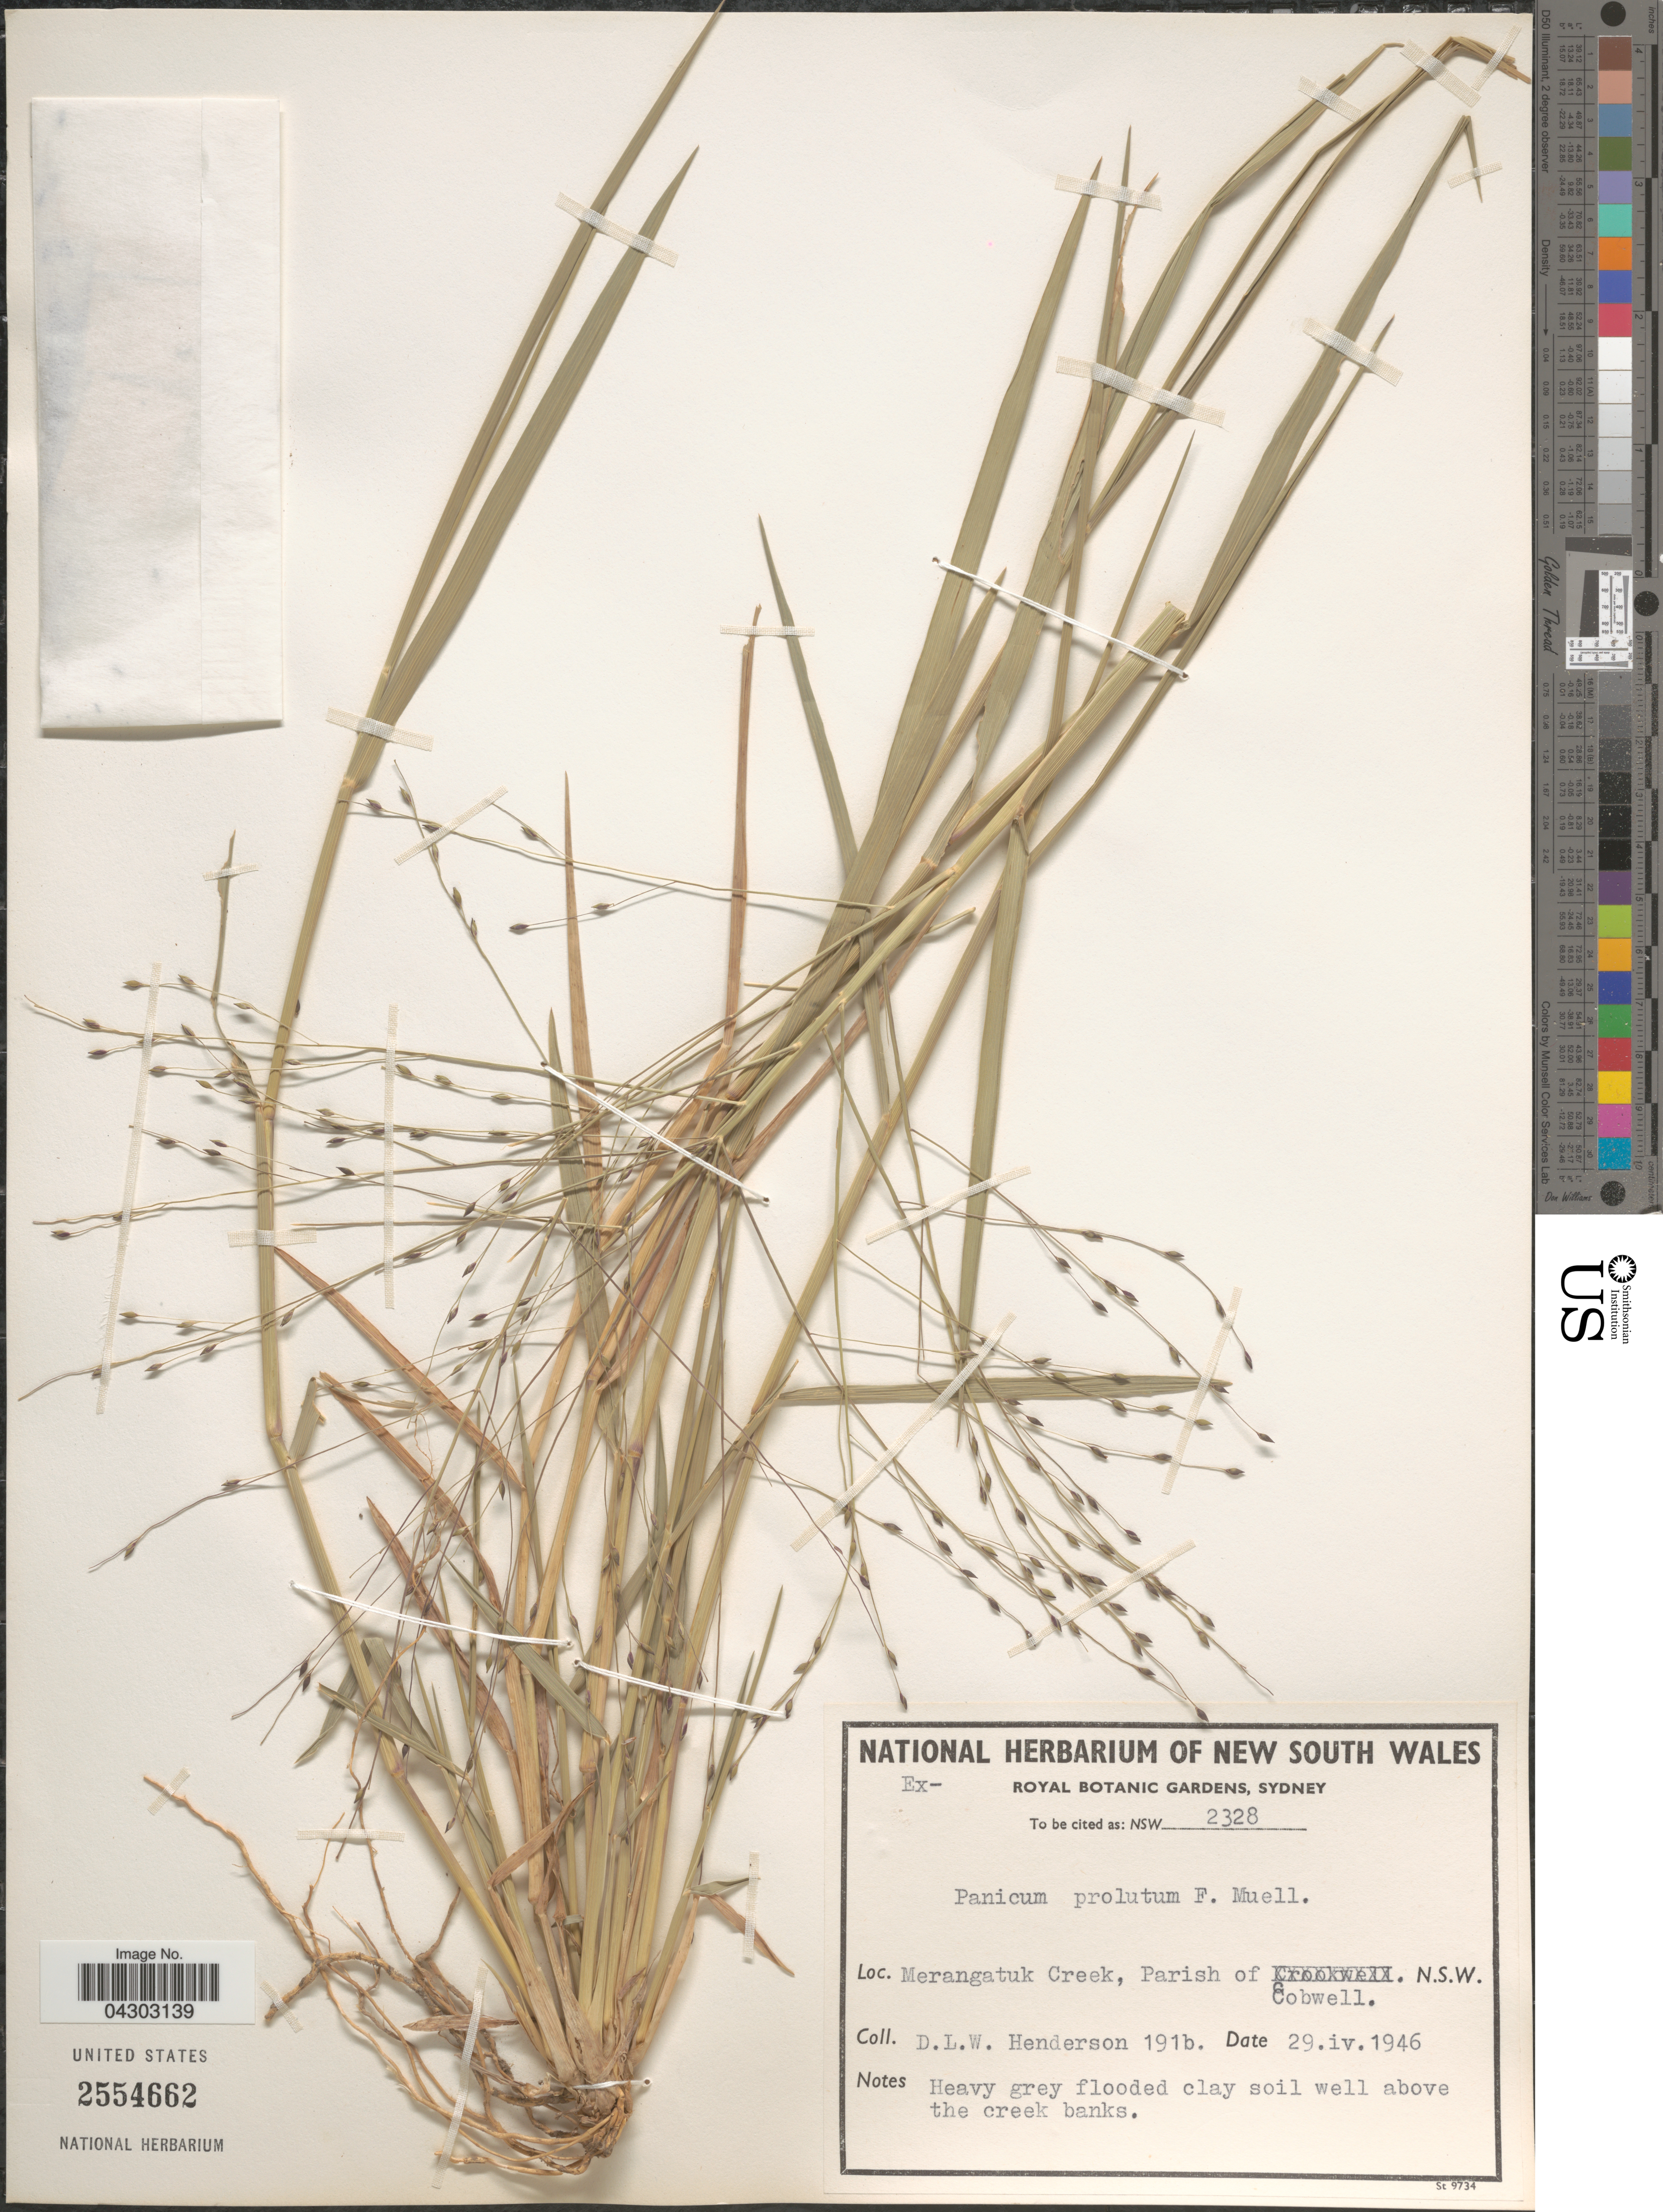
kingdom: Plantae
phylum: Tracheophyta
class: Liliopsida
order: Poales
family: Poaceae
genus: Panicum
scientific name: Panicum prolutum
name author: F. Muell.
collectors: D. Henderson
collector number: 191b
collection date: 1946-04-29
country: Australia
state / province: New South Wales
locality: Merangatuk Creek, Parish of Cobwell.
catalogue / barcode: US 2554662